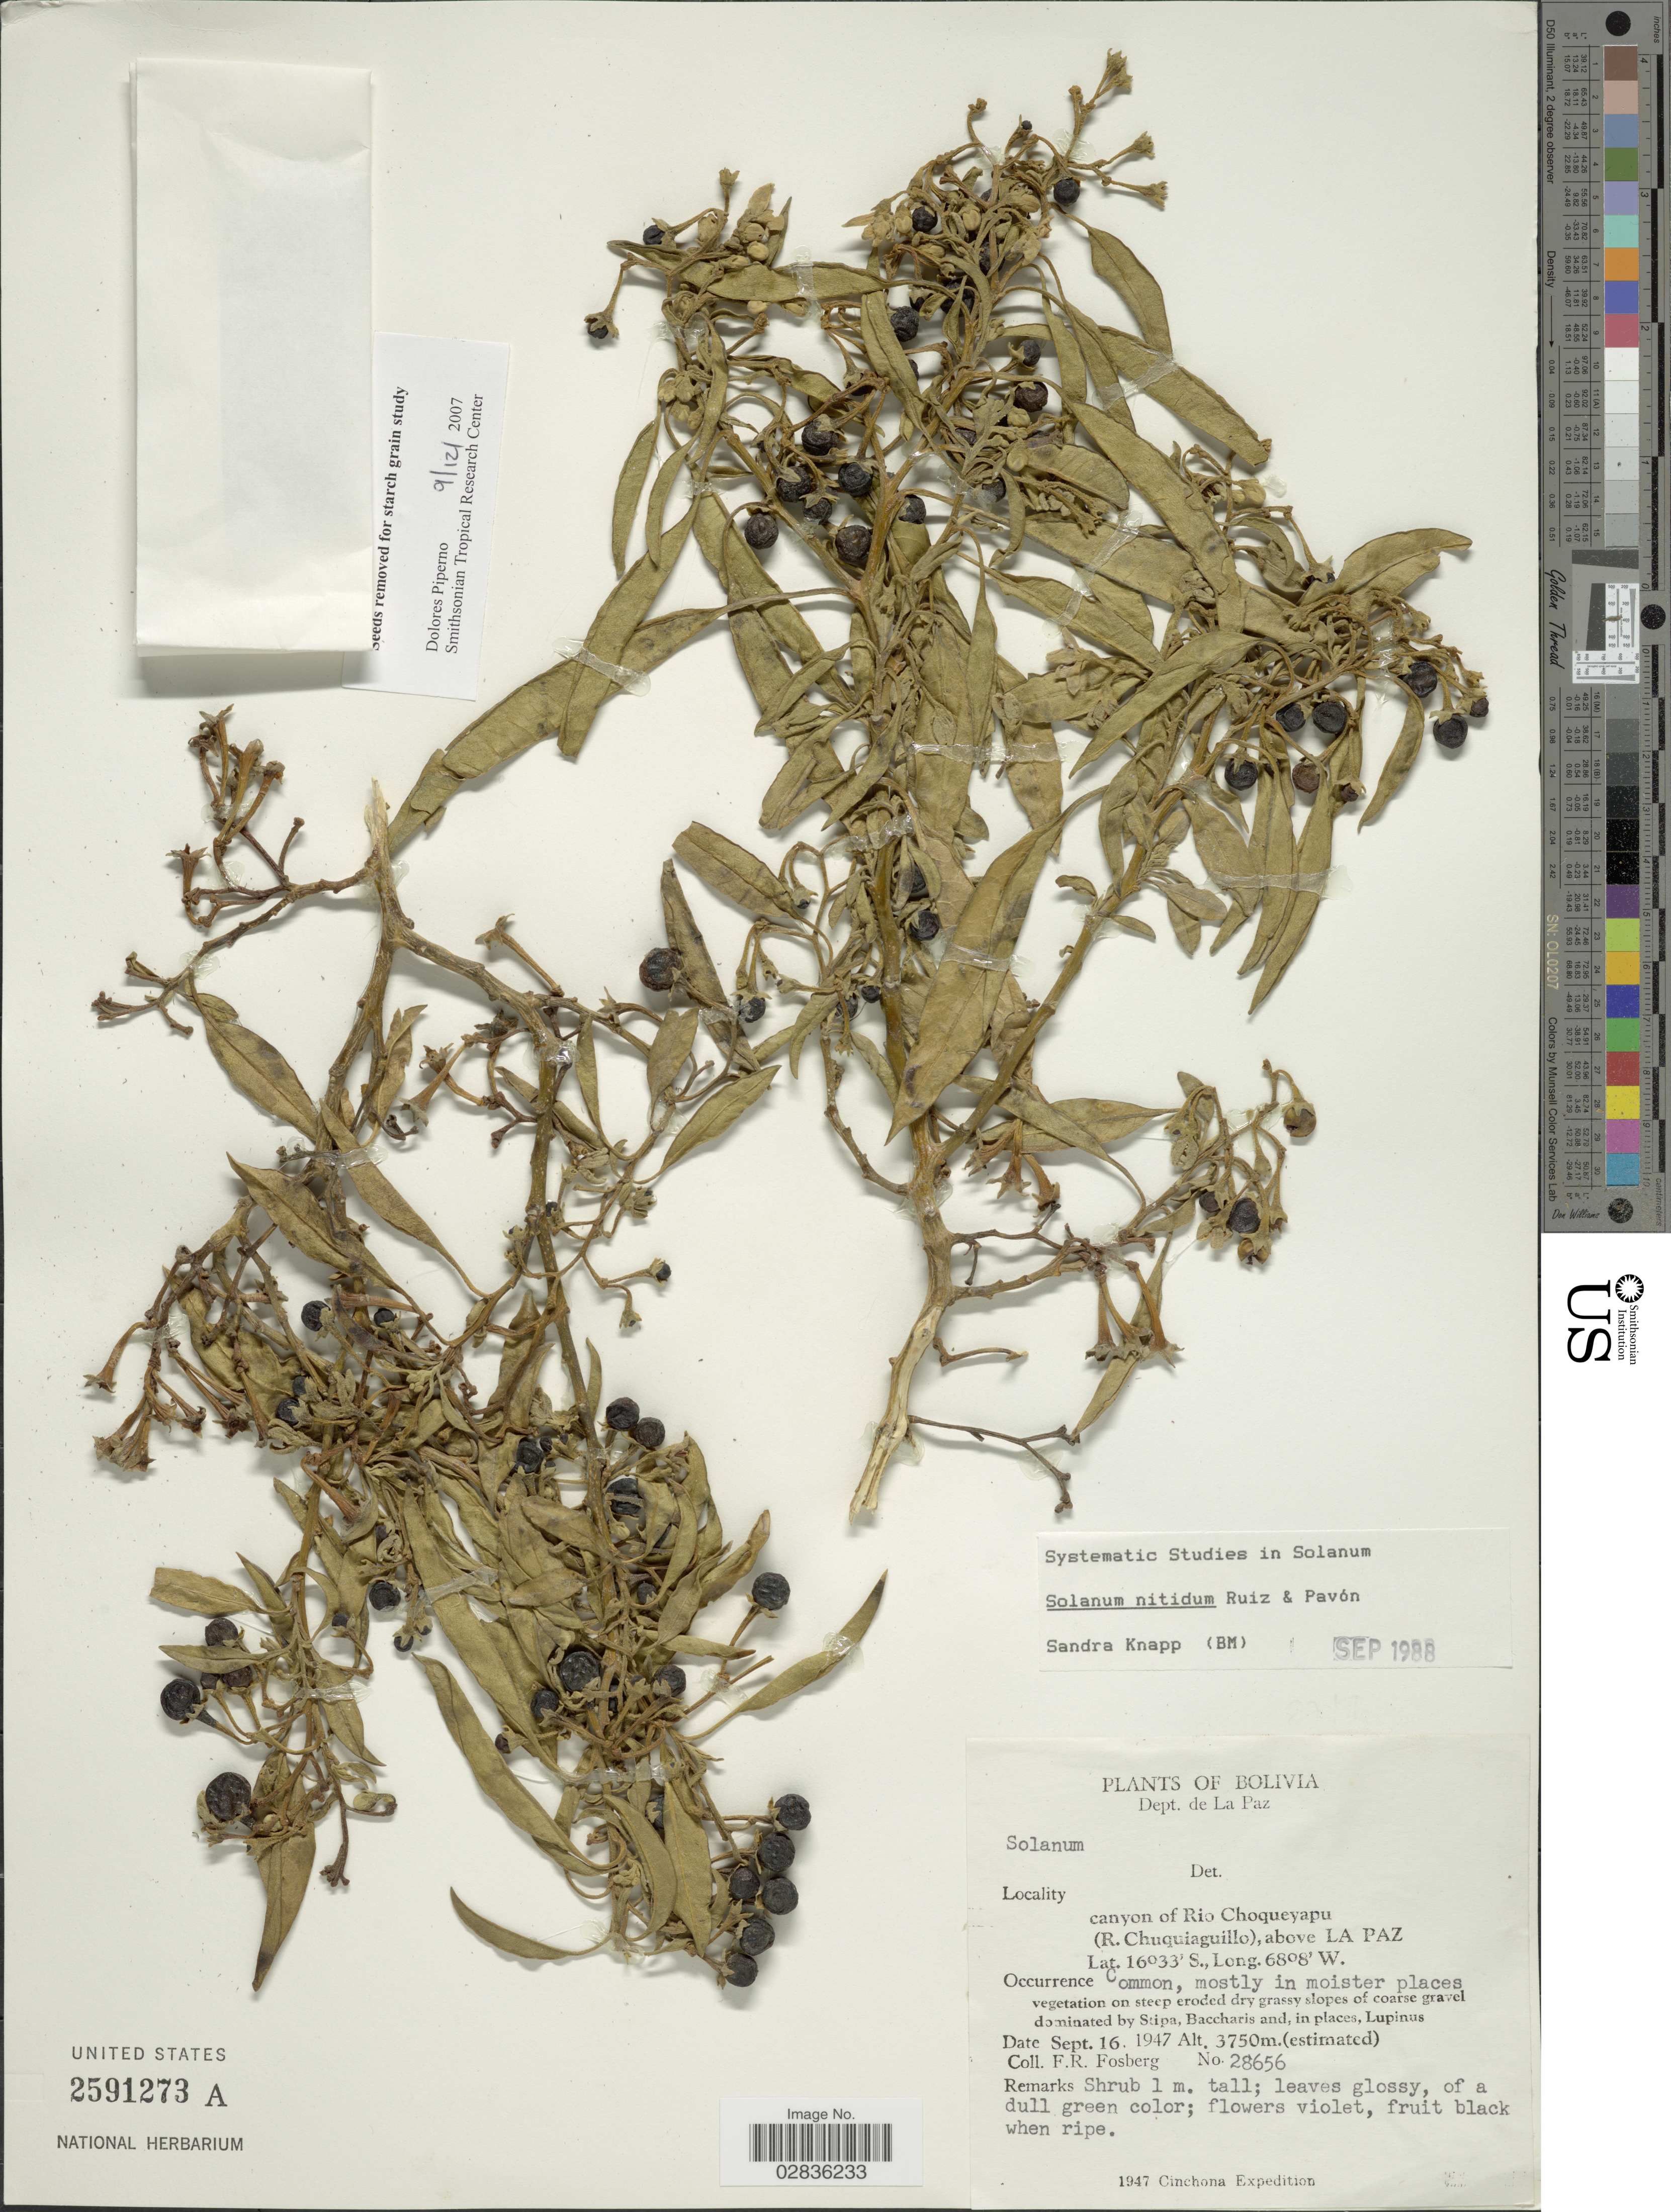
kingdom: Plantae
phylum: Tracheophyta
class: Magnoliopsida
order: Solanales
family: Solanaceae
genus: Solanum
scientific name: Solanum nitidum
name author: Ruiz & Pav.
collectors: F. R. Fosberg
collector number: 28656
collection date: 1947-09-16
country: Bolivia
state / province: La Paz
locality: Dept. de La Paz. Canyon of Rio Choqueyapu (R. Chuquiaguillo), above La Paz.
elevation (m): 3750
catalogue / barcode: US 2591273A